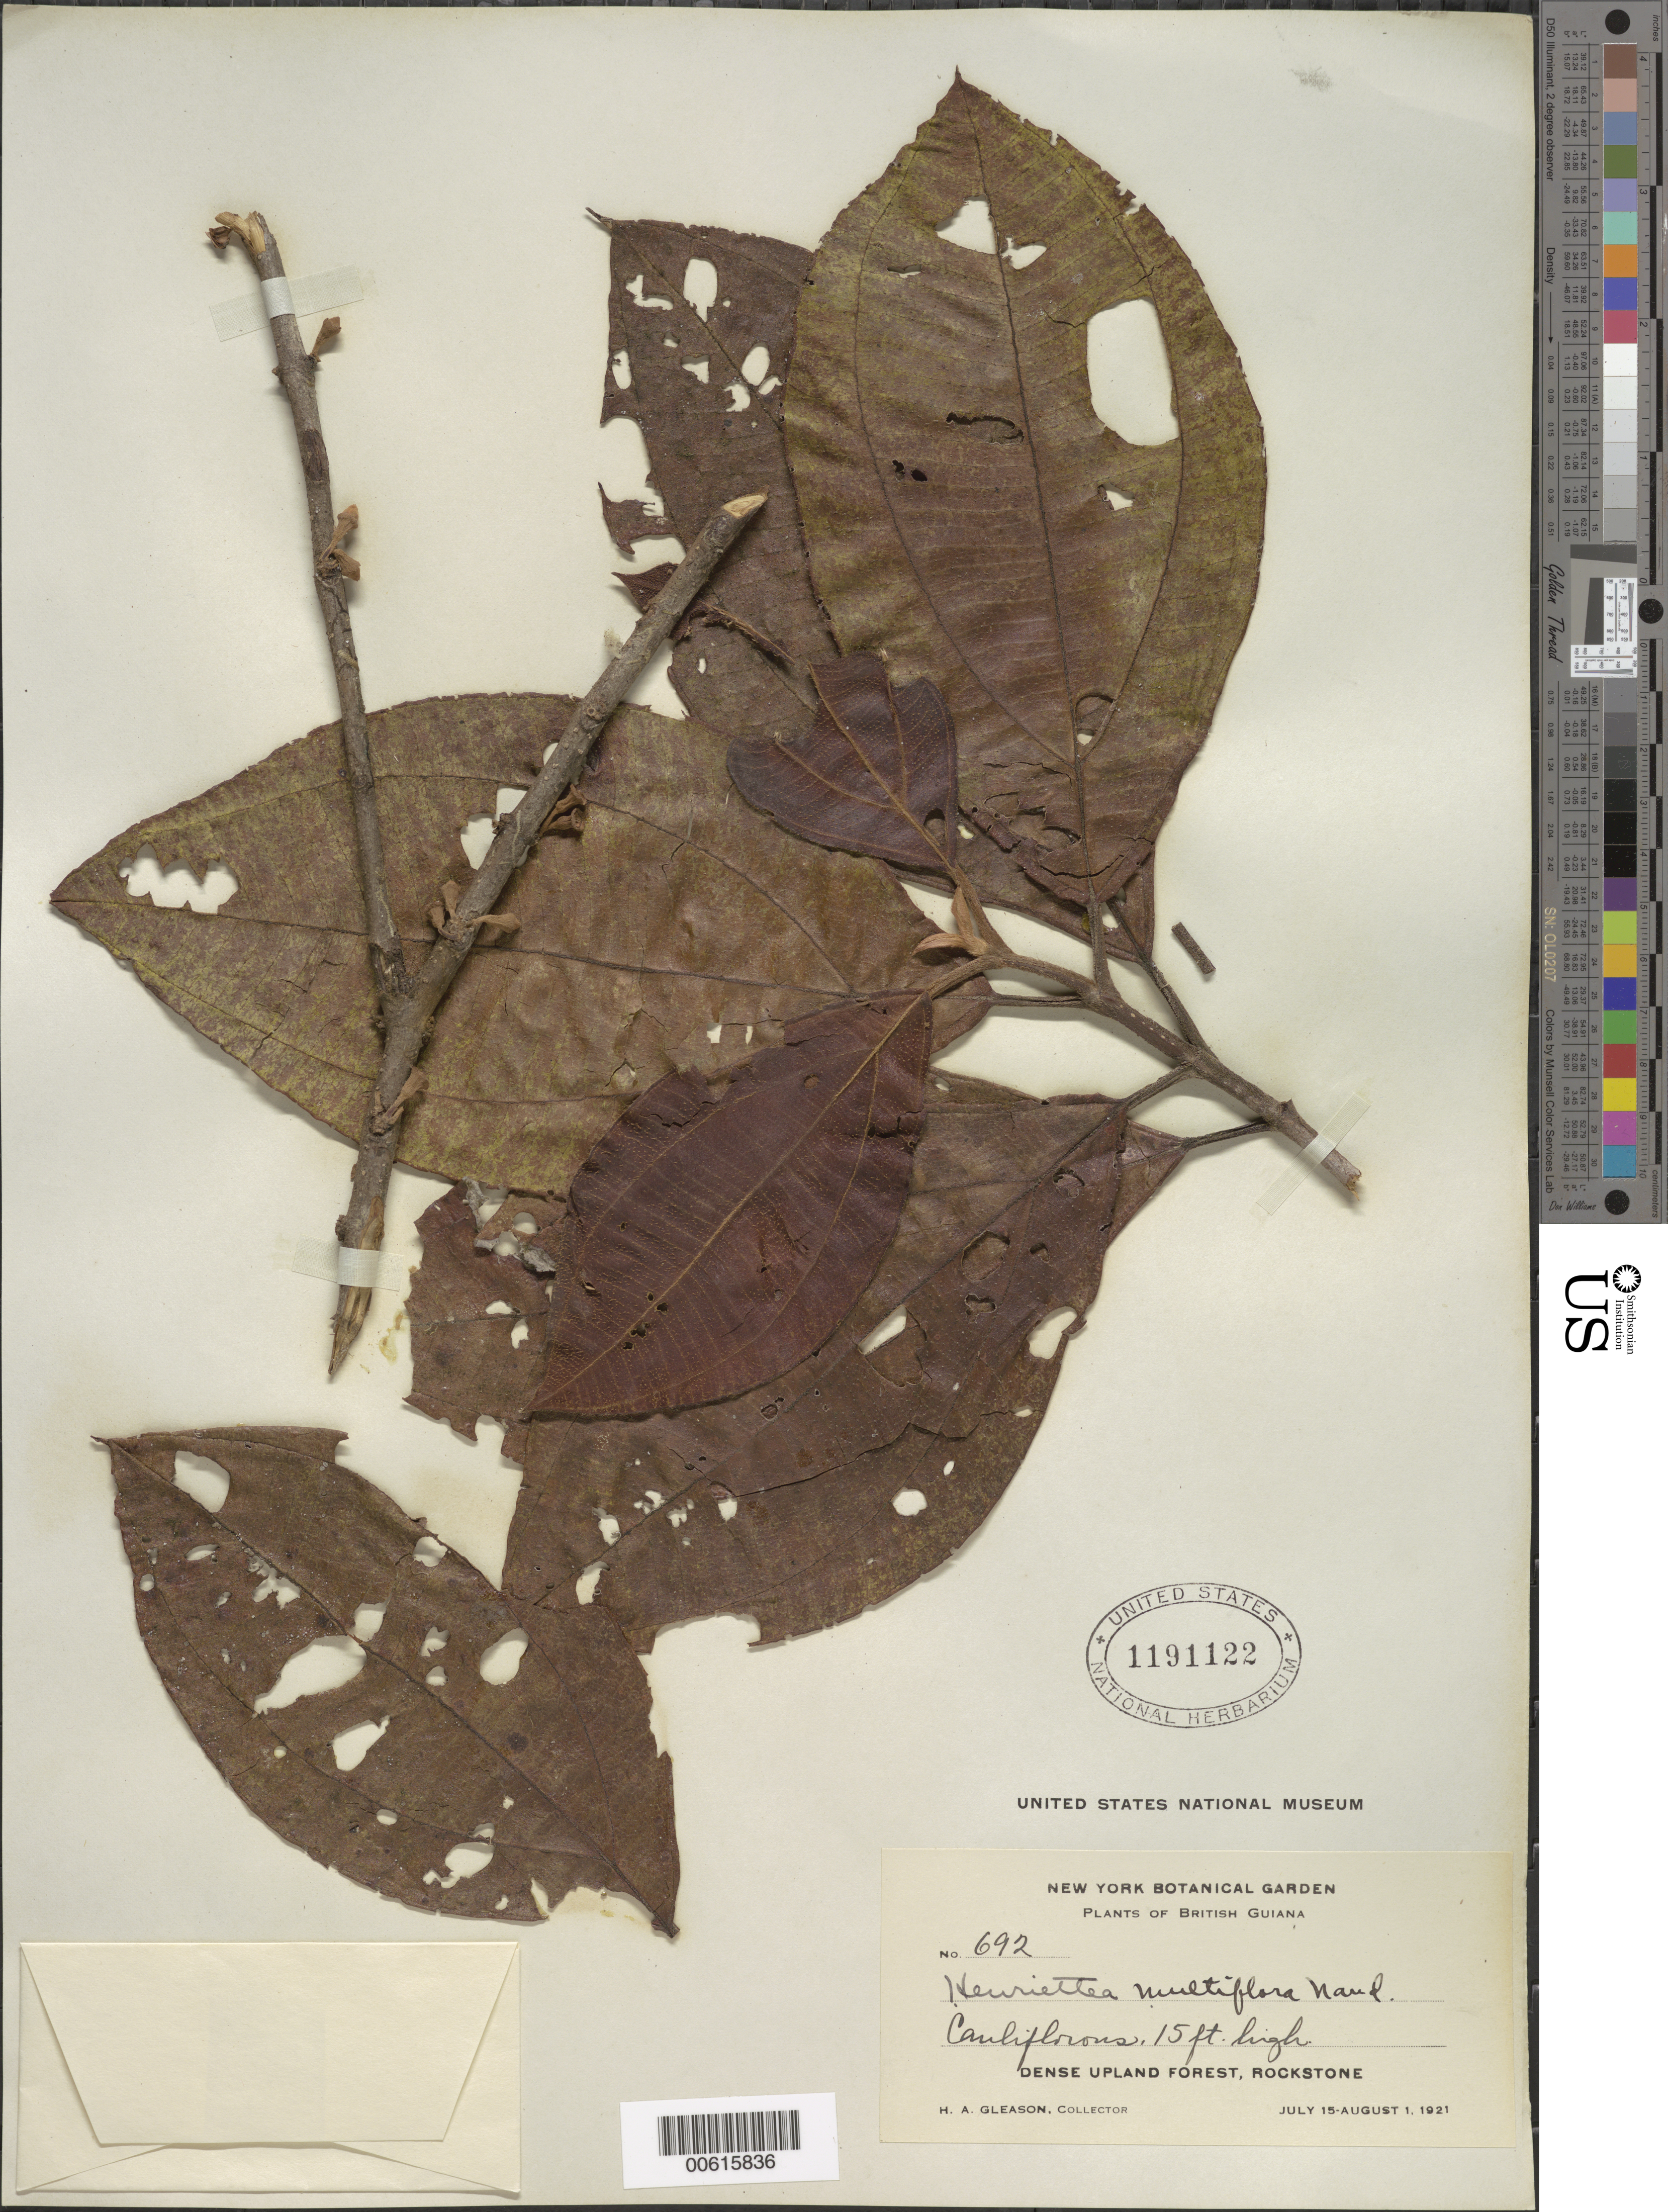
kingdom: Plantae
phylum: Tracheophyta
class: Magnoliopsida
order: Myrtales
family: Melastomataceae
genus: Henriettea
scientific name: Henriettea multiflora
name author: Naudin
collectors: H. A. Gleason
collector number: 692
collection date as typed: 15-Jul-21 to 1-Aug-21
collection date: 1921-07-15/1921-08-01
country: Guyana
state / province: U. Demerara-Berbice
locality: Rockstone, in and about the village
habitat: Dense upland forest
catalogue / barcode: US 1191122